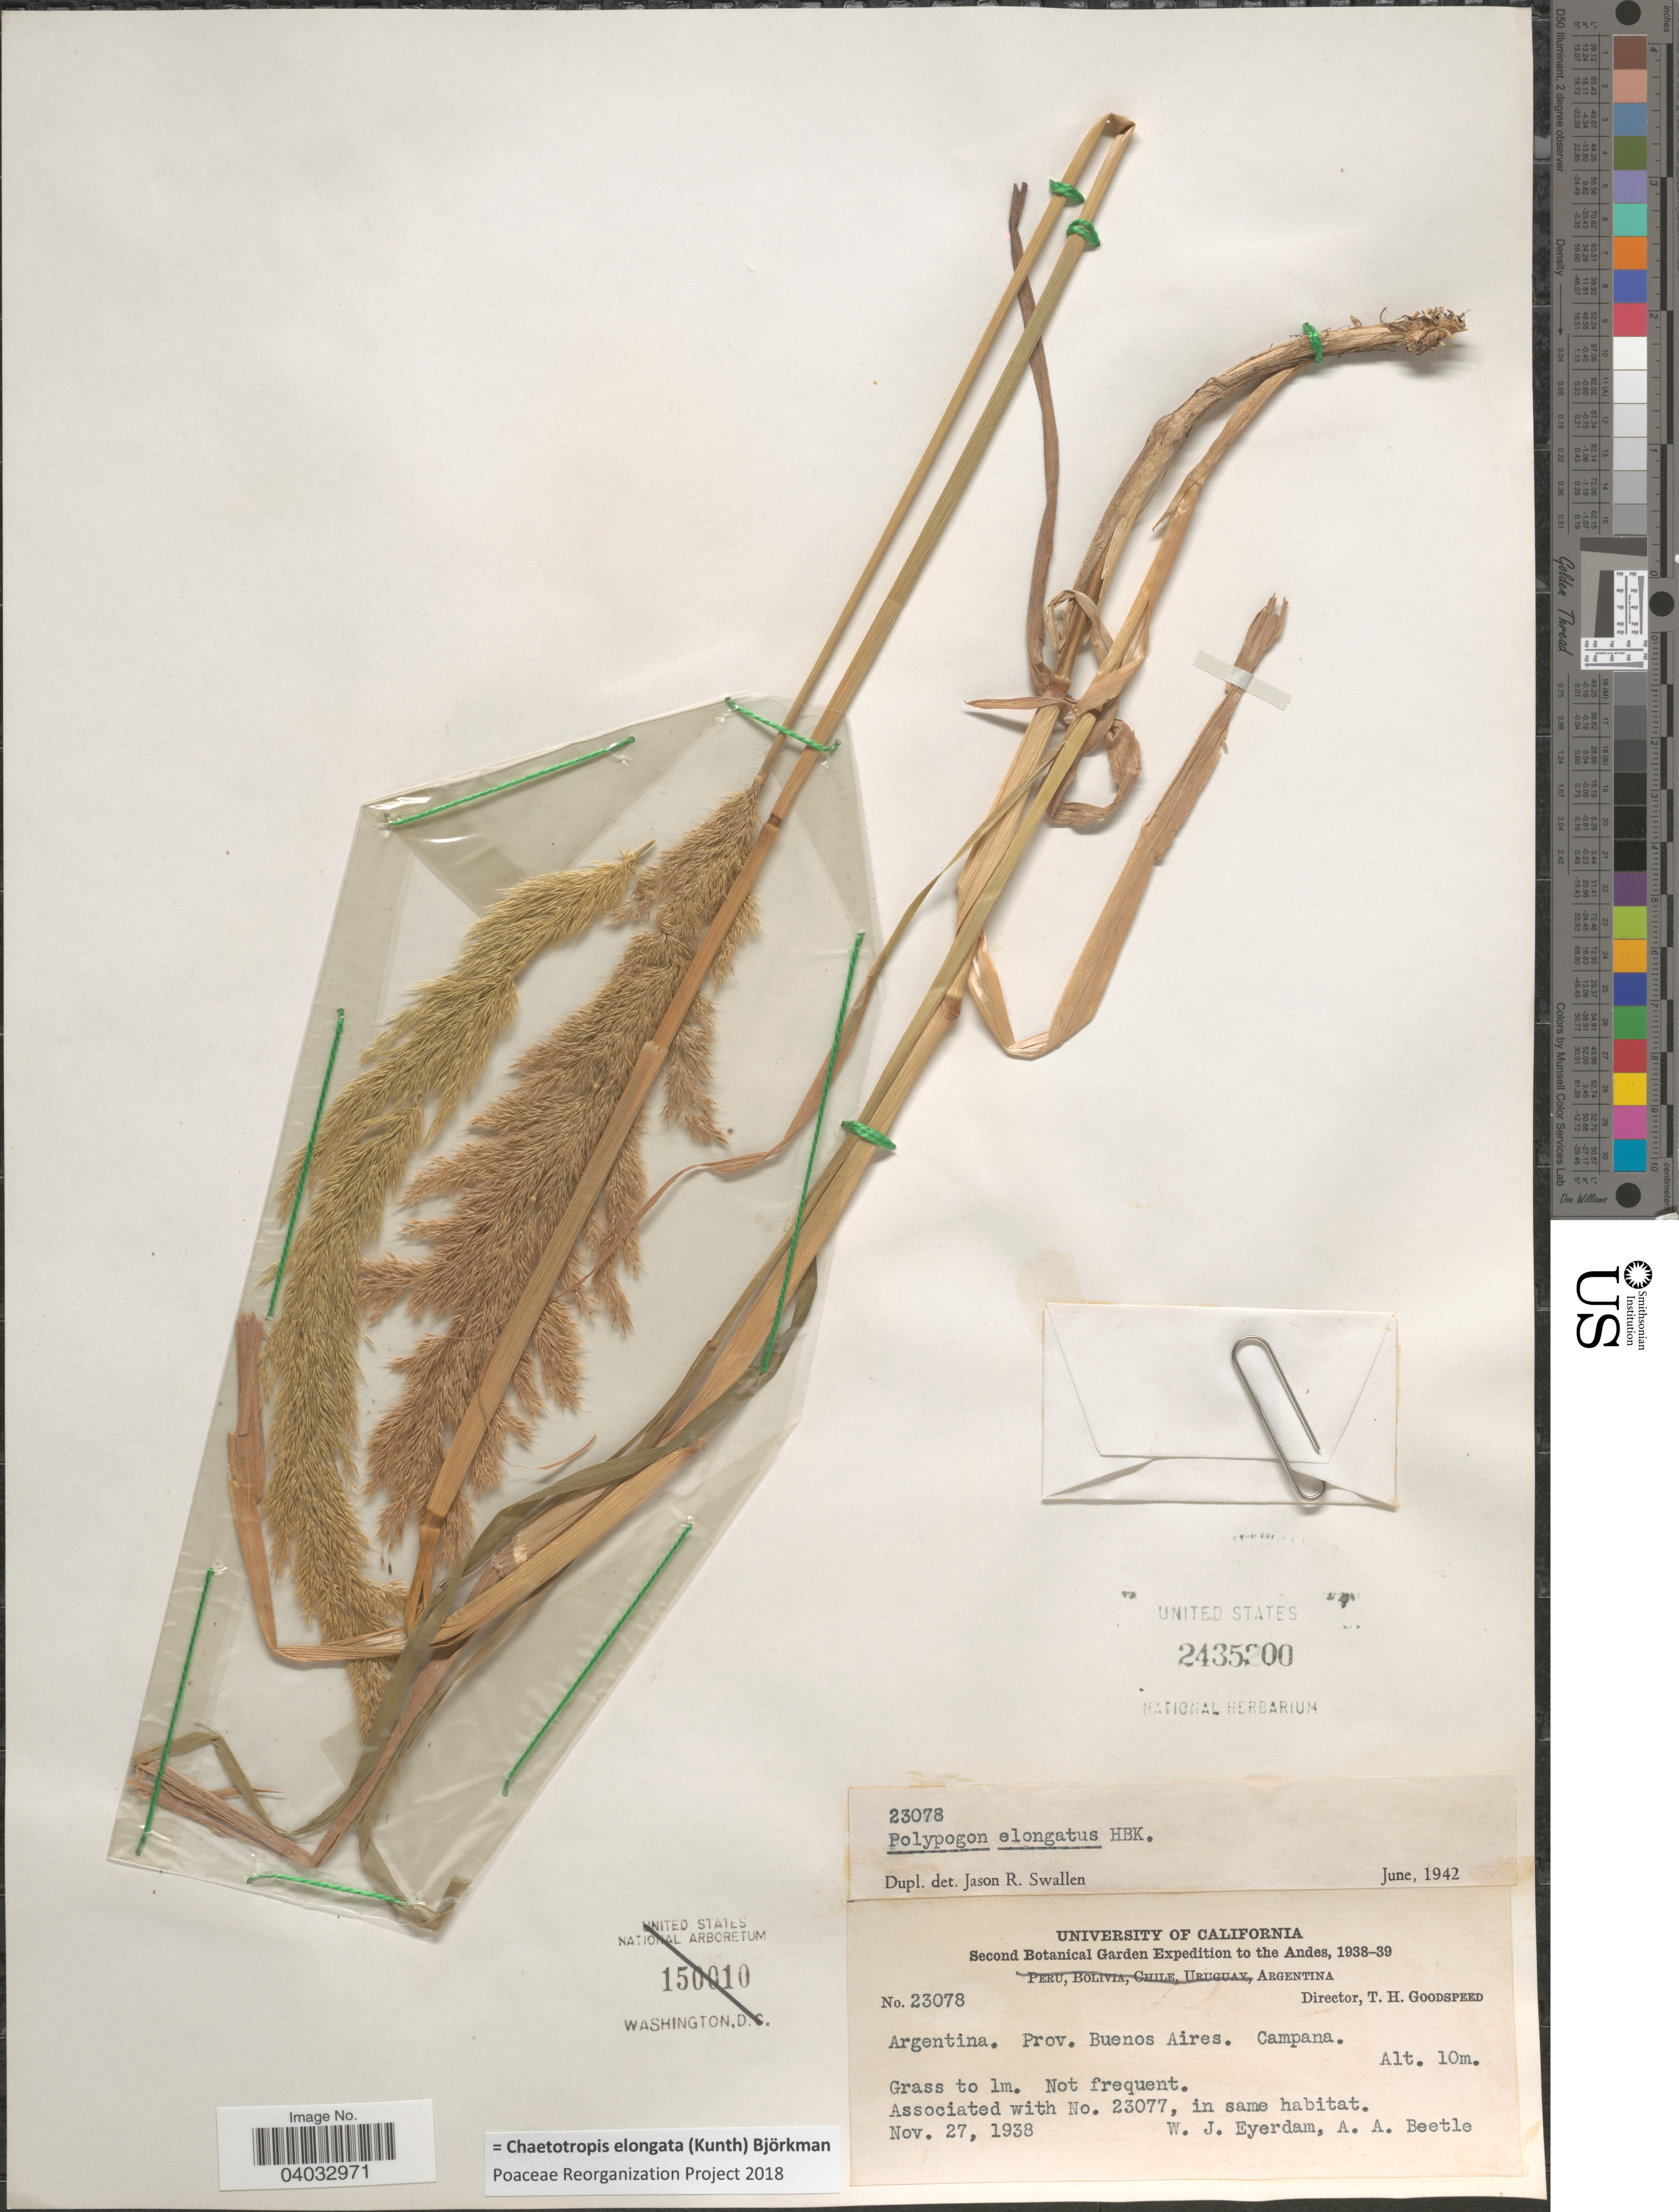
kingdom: Plantae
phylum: Tracheophyta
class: Liliopsida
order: Poales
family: Poaceae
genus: Chaetotropis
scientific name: Chaetotropis elongata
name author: (Kunth) Björkman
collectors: W. J. Eyerdam & A. A. Beetle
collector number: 23078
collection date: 1938-11-27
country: Argentina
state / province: Buenos Aires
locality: The Andes. Campana.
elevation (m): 10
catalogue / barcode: US 2435200